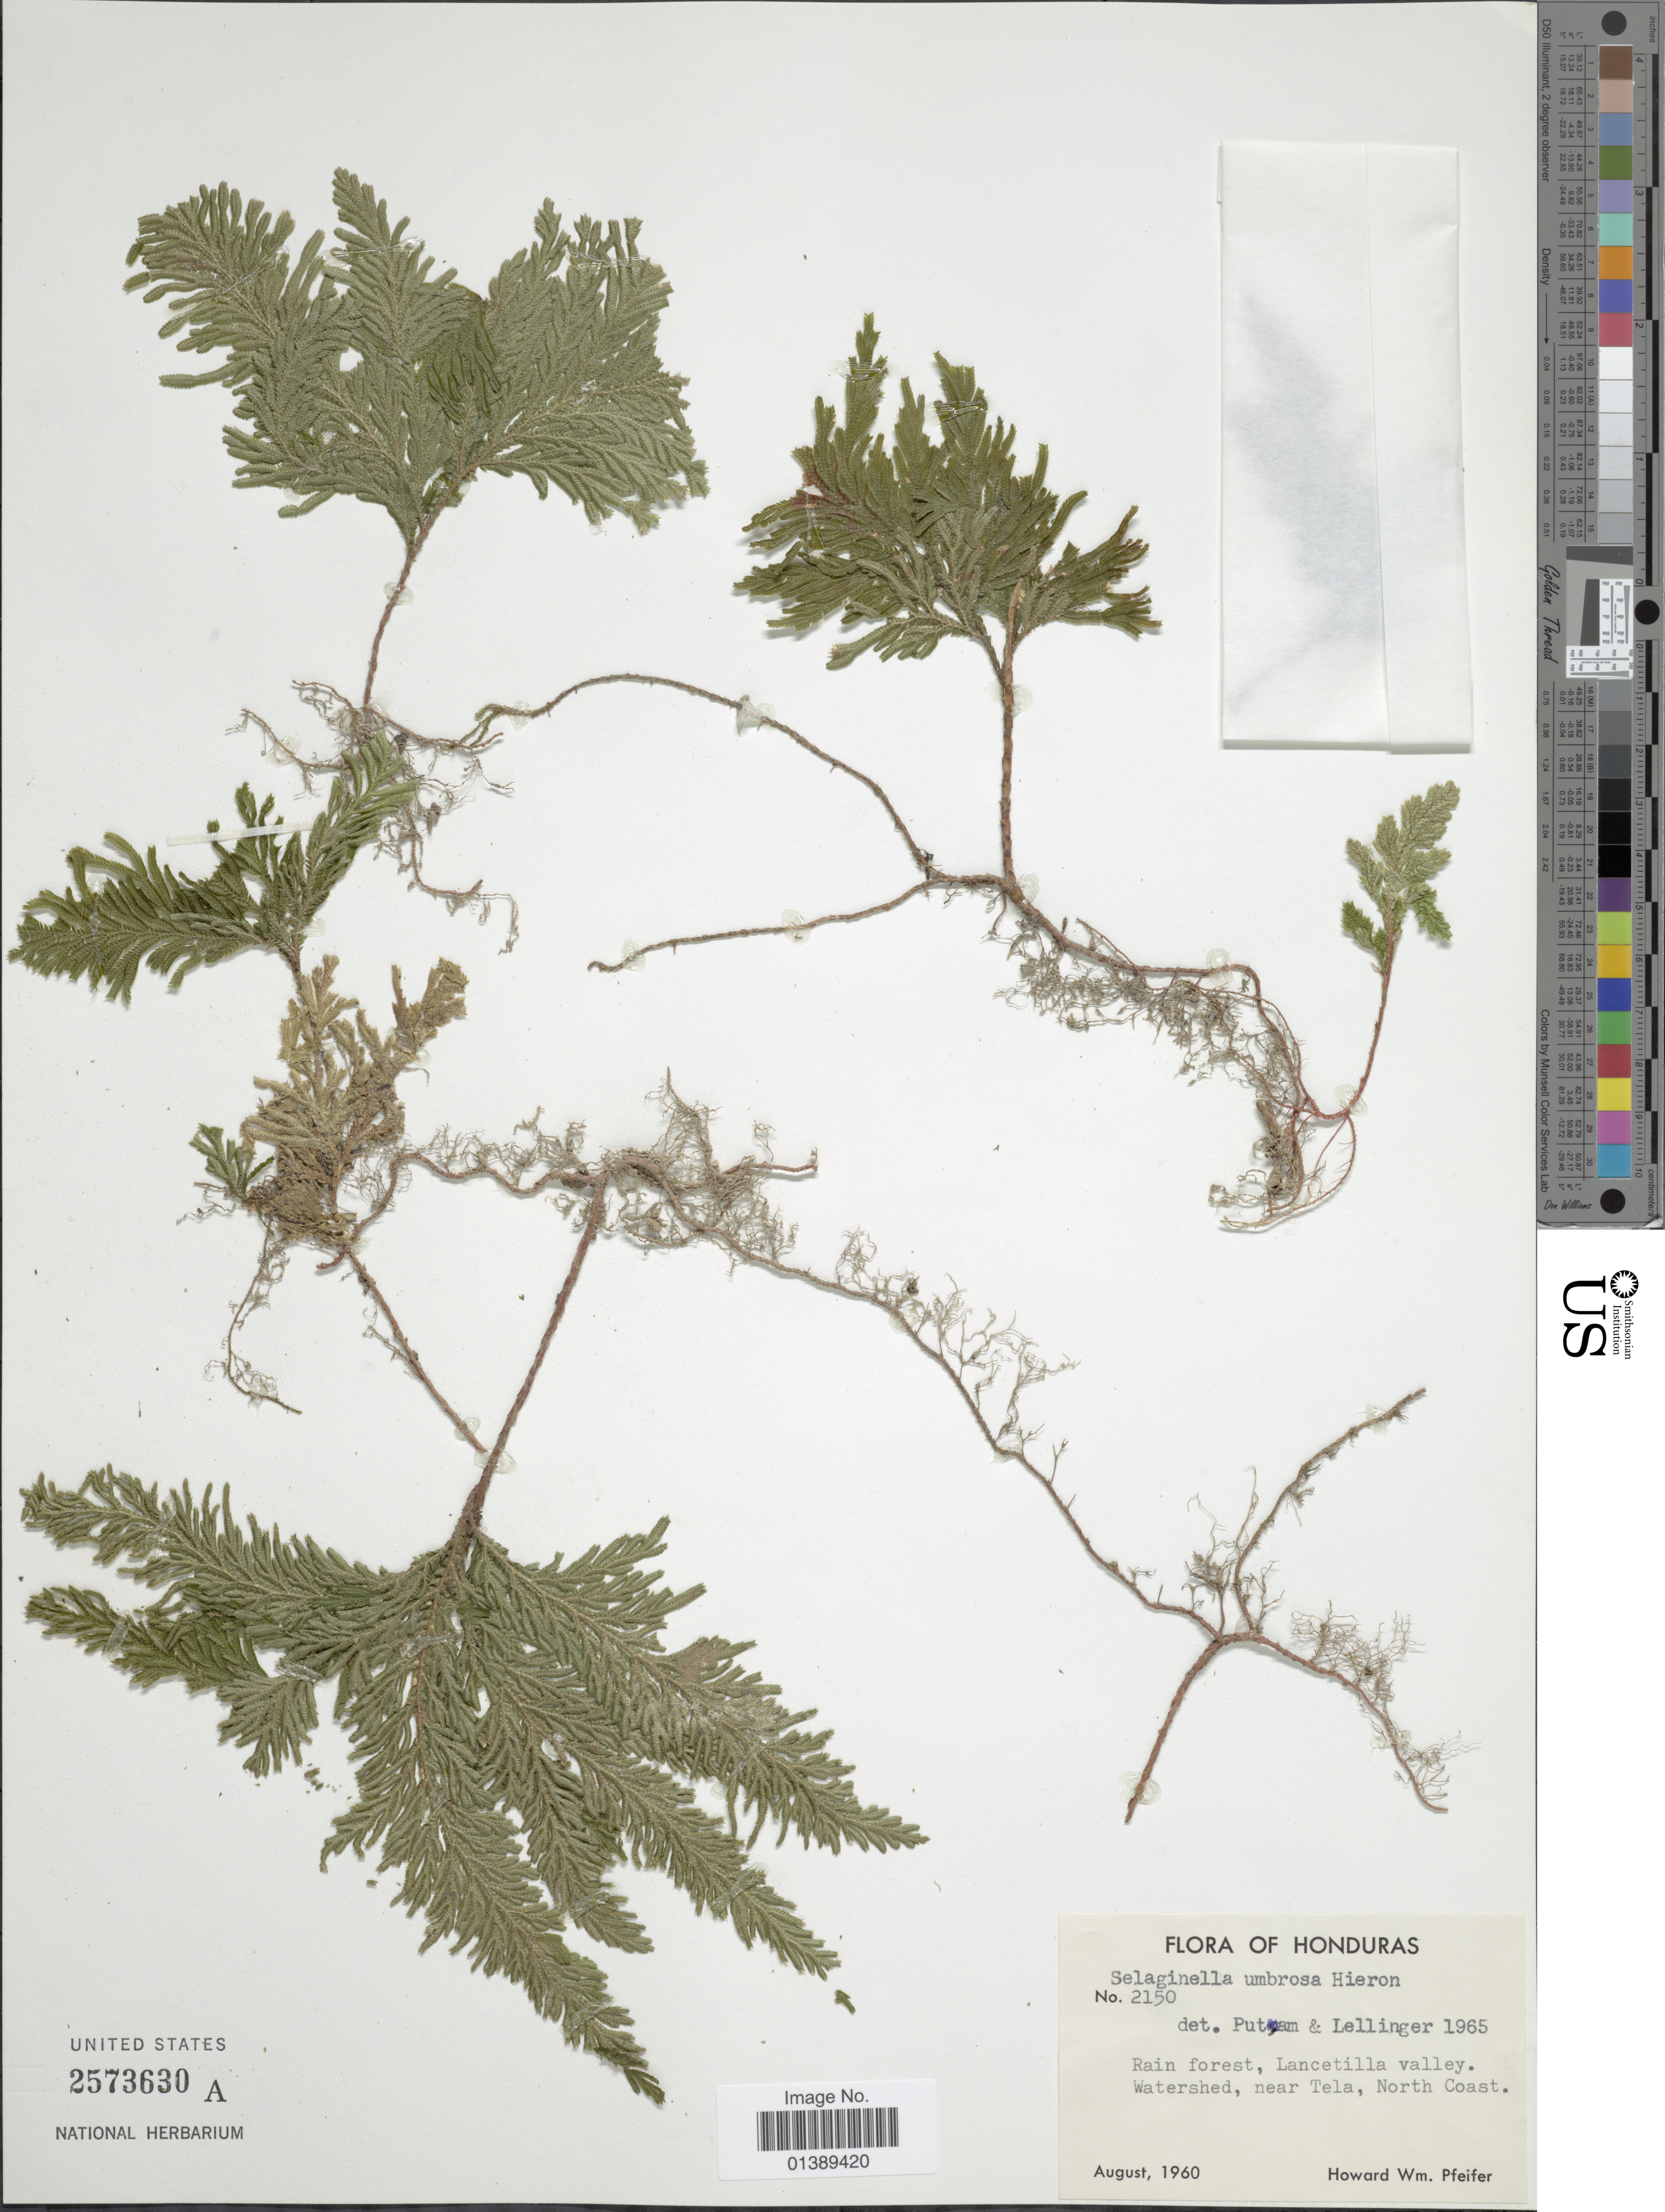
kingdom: Plantae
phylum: Tracheophyta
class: Lycopodiopsida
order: Selaginellales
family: Selaginellaceae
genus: Selaginella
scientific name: Selaginella umbrosa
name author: Lem. ex Hieron.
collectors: H. W. Pfeifer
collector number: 2150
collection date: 1960-08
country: Honduras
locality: Rain forest, Lancetilla valley, Watershed, near Tela, North Coast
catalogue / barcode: US 2573630A